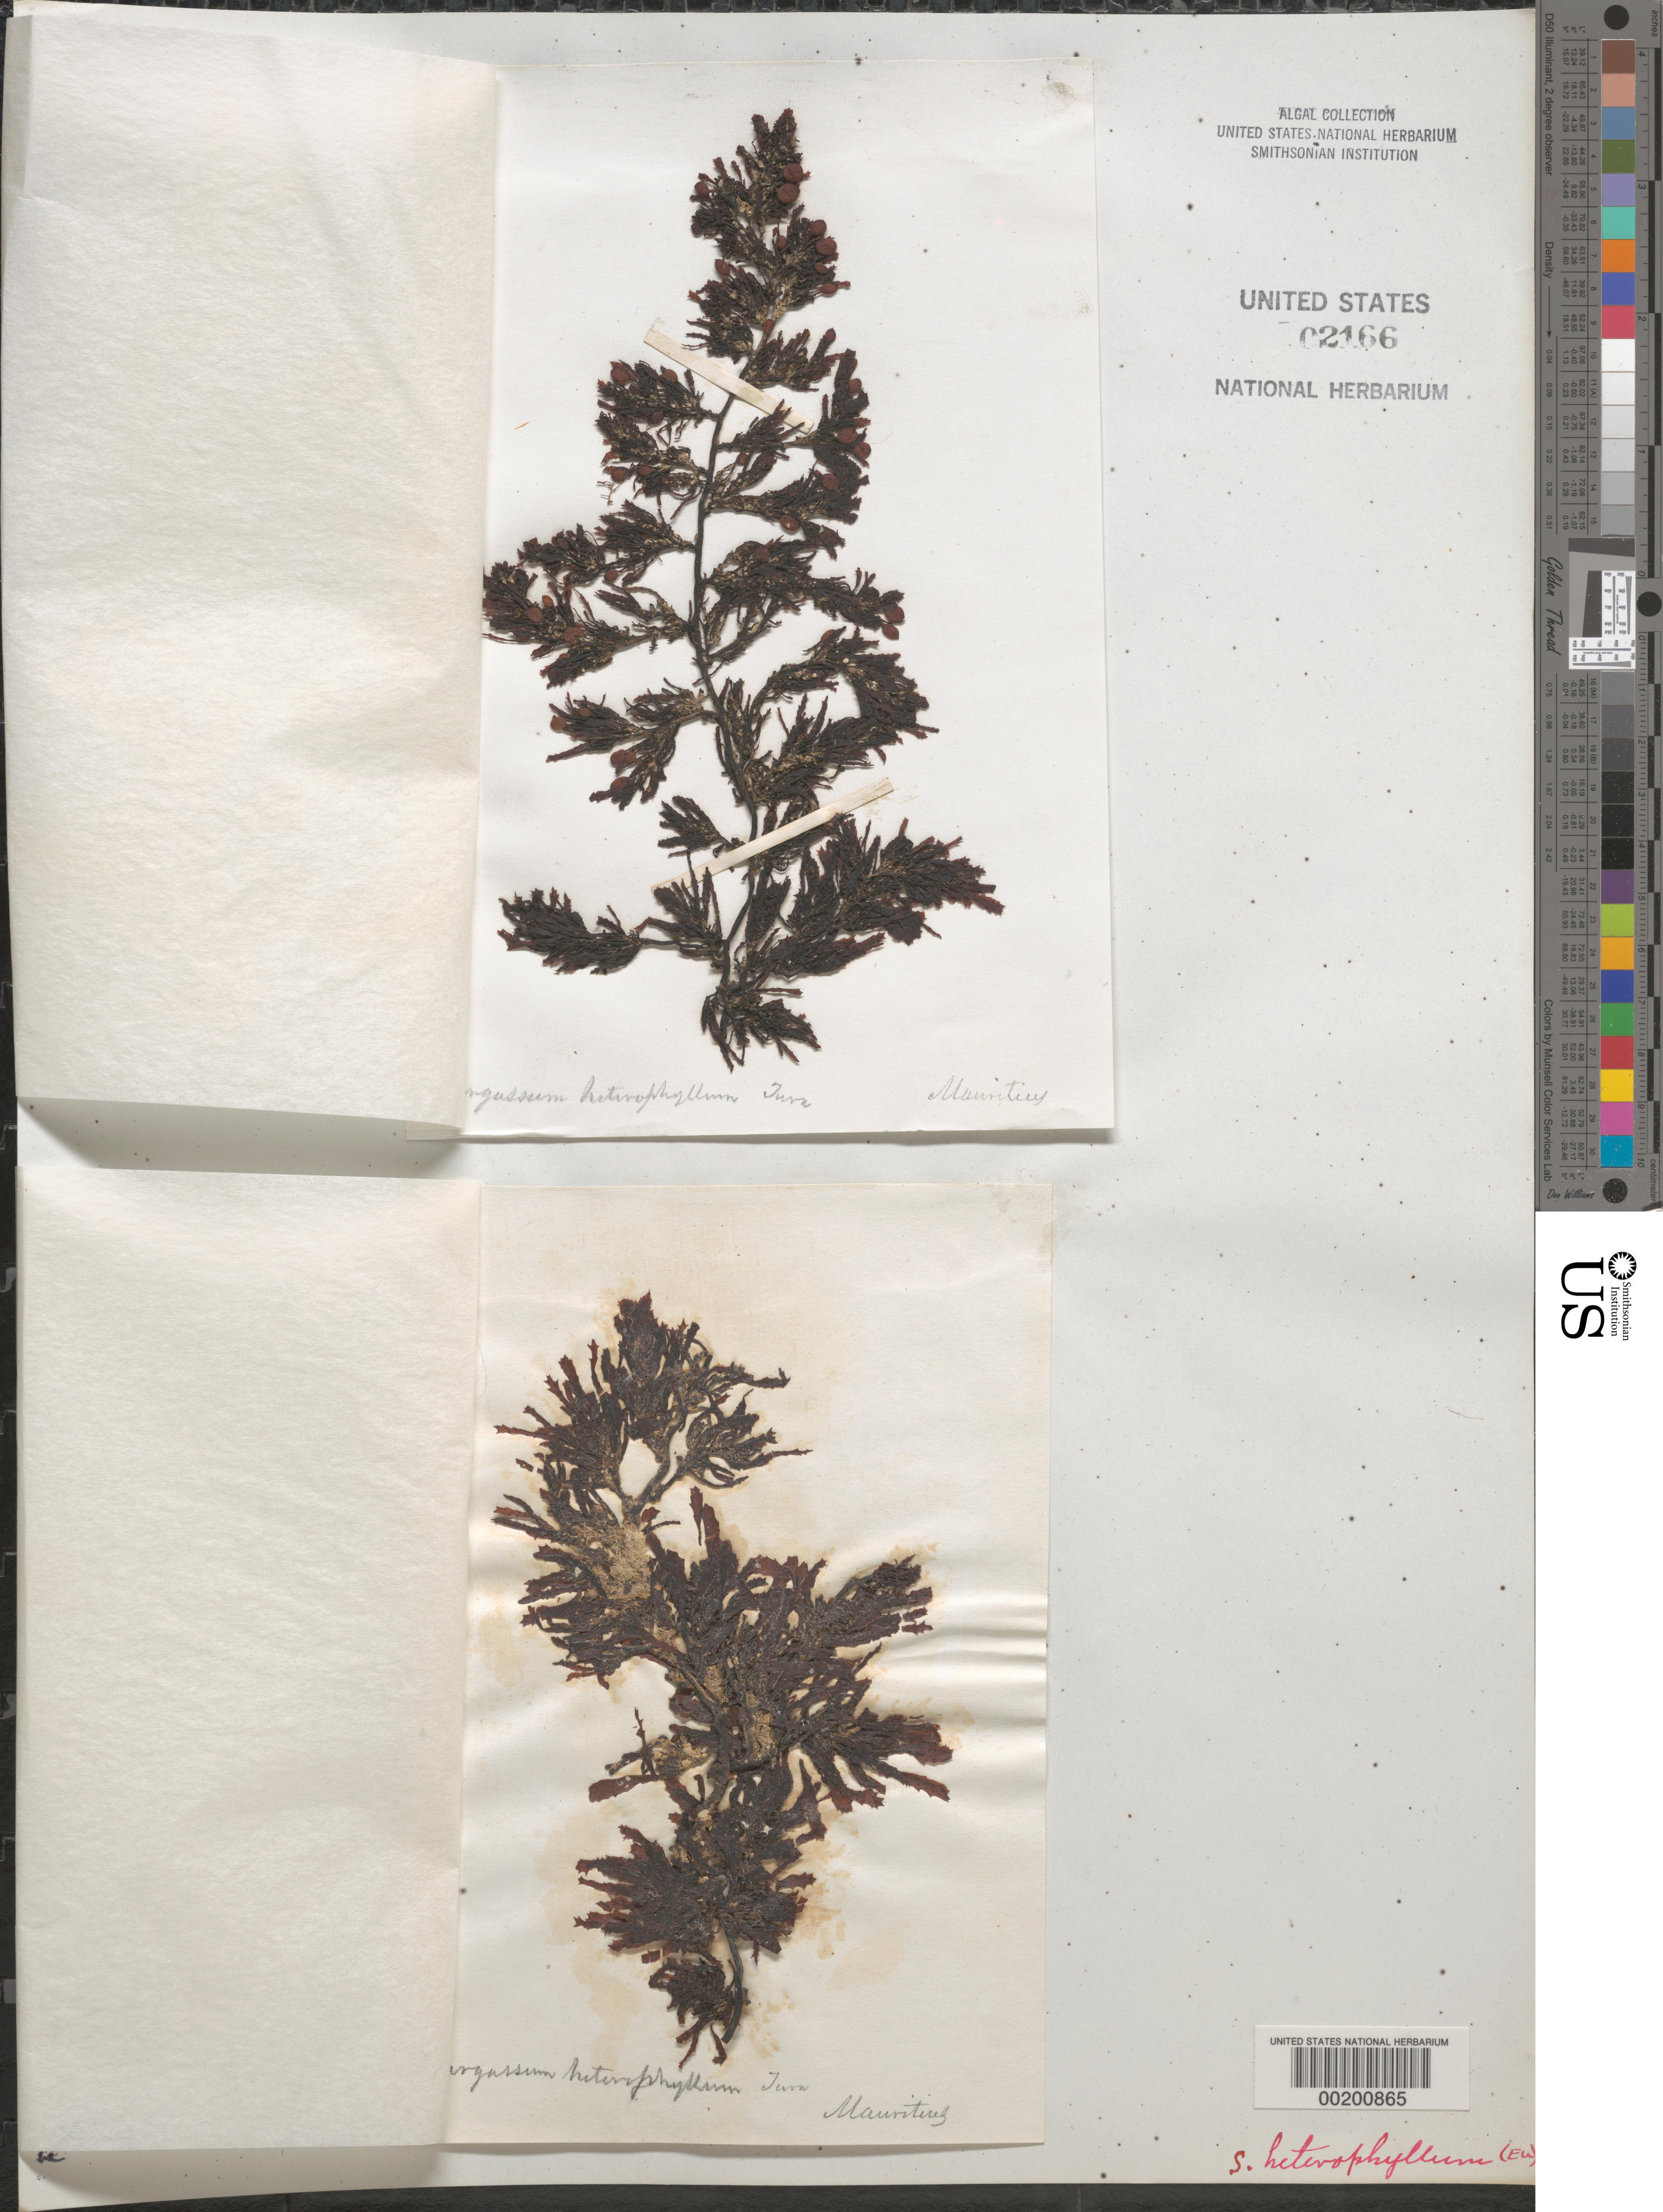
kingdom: Chromista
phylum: Ochrophyta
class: Phaeophyceae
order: Fucales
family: Sargassaceae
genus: Sargassum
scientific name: Sargassum incisifolium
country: Mauritius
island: Mauritius Island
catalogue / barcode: US 2166